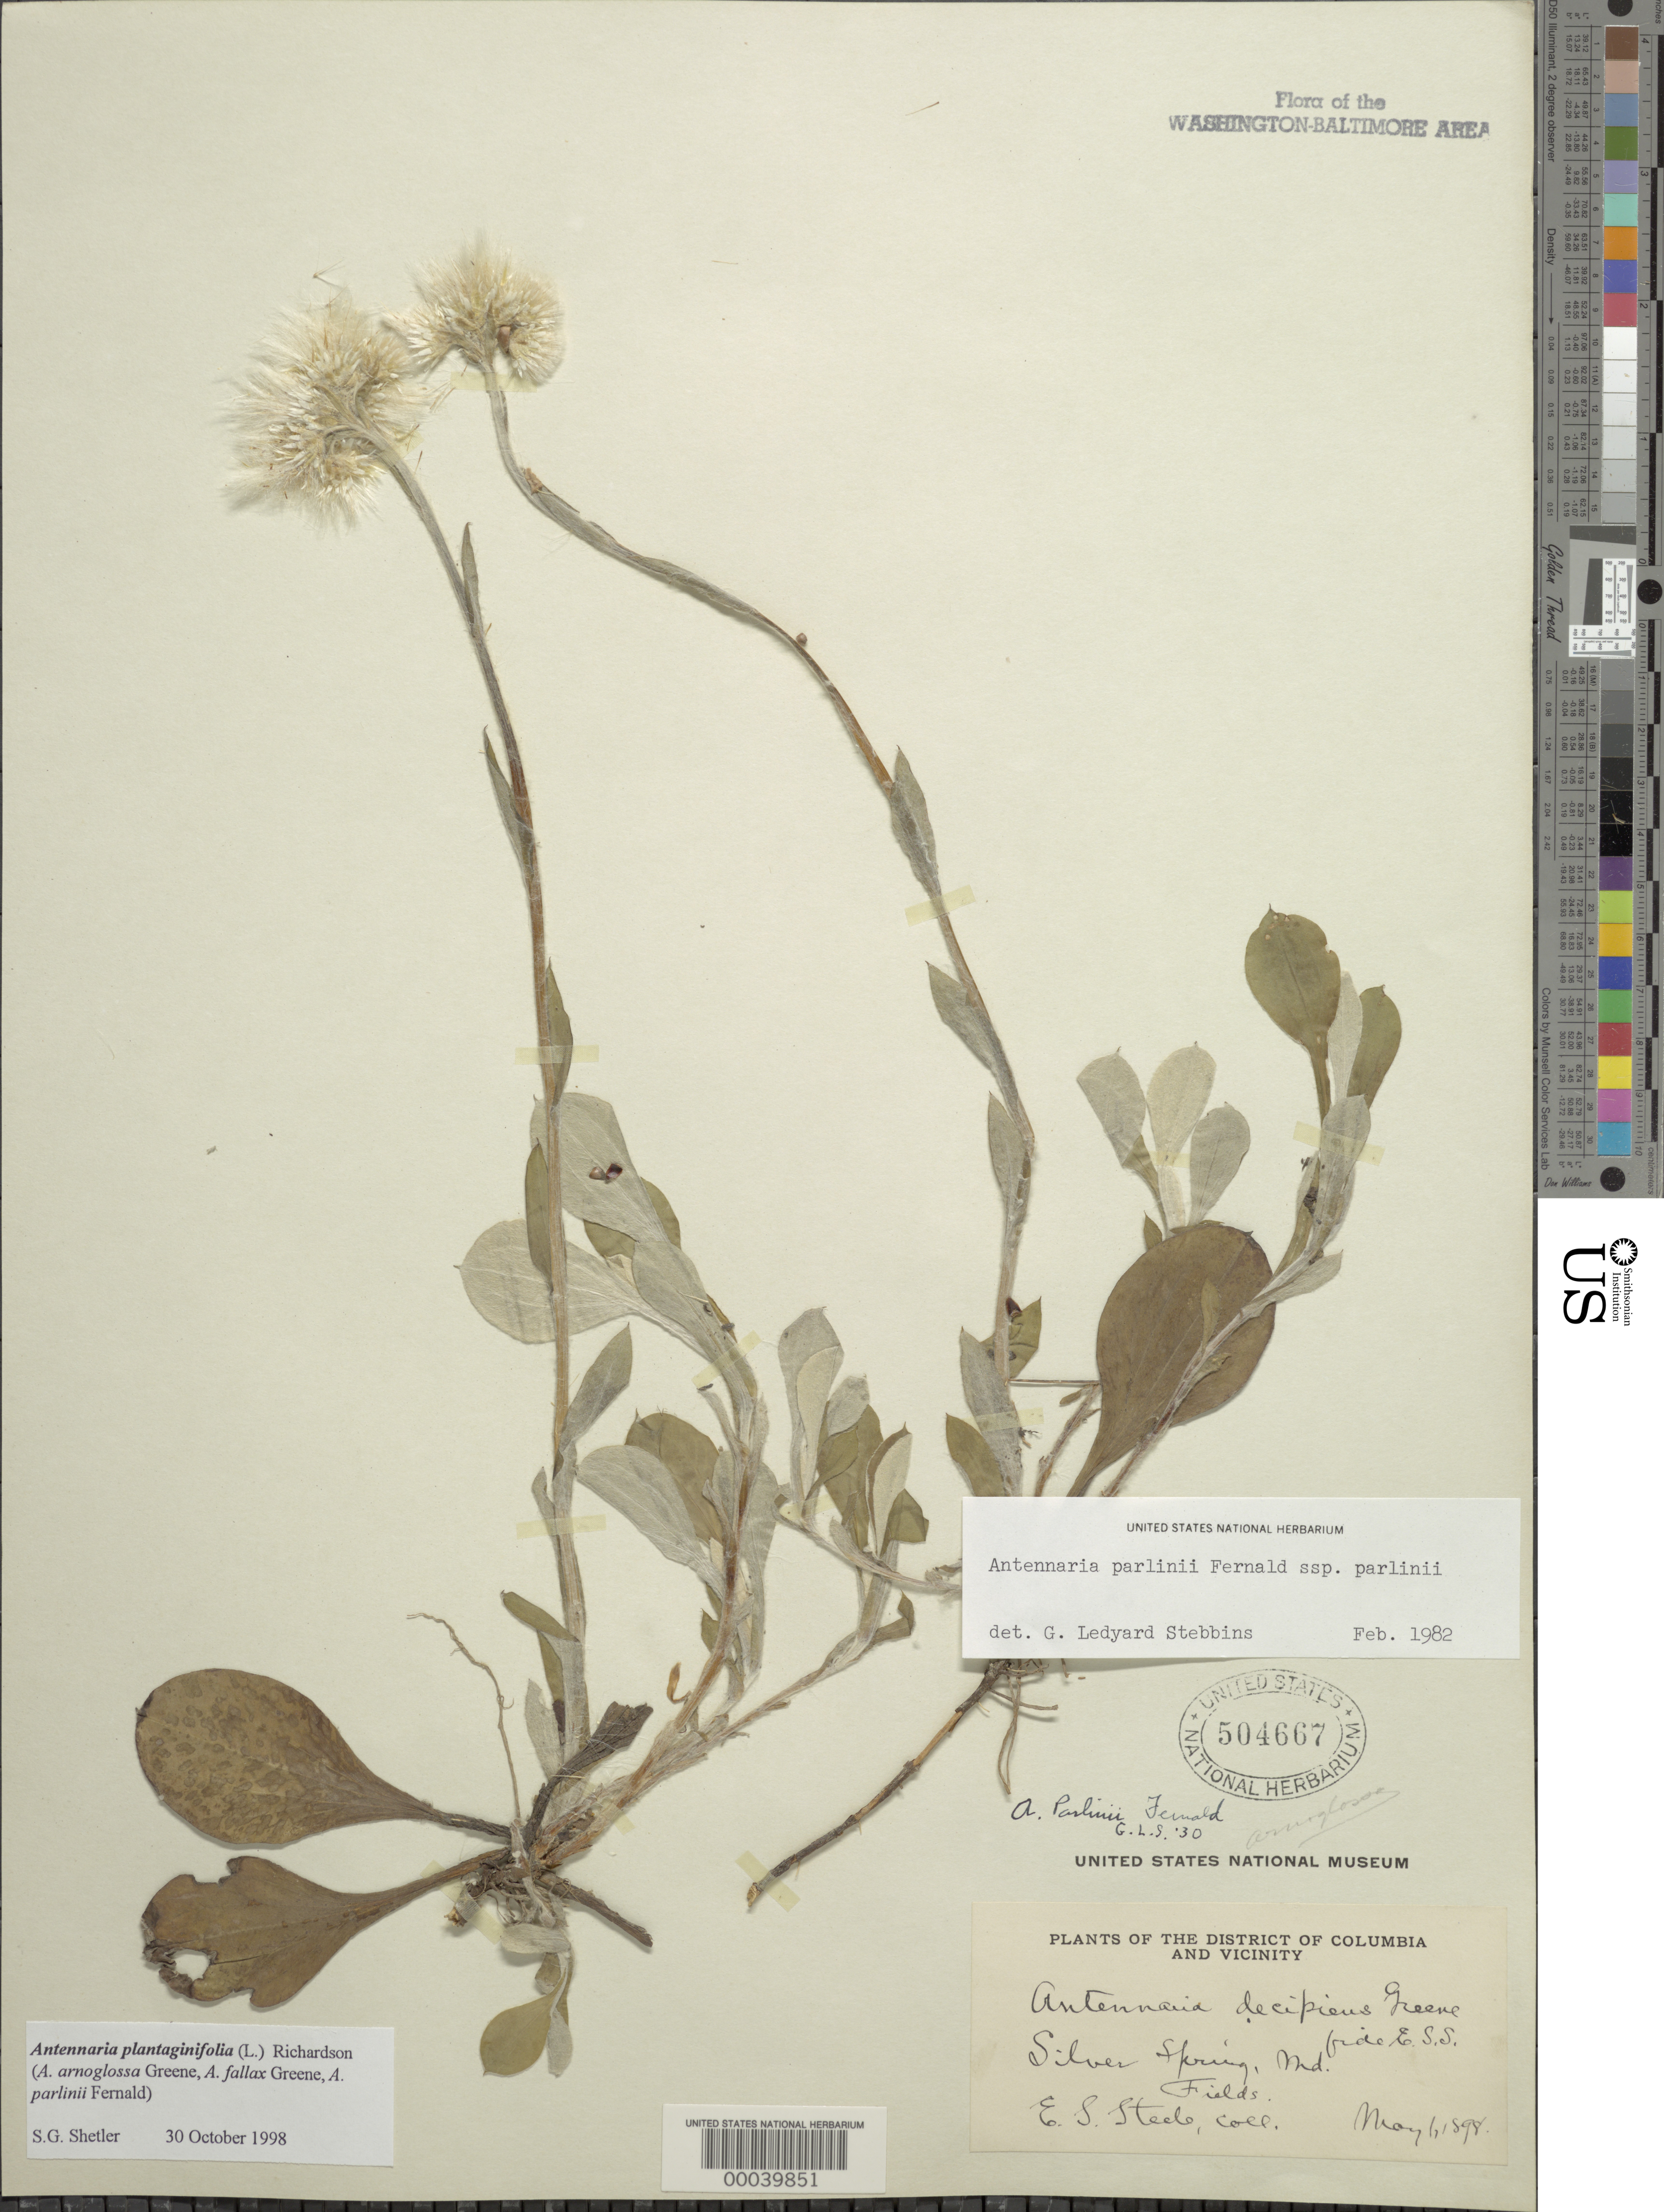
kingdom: Plantae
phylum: Tracheophyta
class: Magnoliopsida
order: Asterales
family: Asteraceae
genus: Antennaria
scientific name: Antennaria plantaginifolia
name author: (L.) Richardson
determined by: Stebbins, G. L.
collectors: E. Steele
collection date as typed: -1 May 1898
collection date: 1898-05-01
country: United States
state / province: Maryland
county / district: Montgomery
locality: Silver Spring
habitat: Fields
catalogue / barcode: US 504667